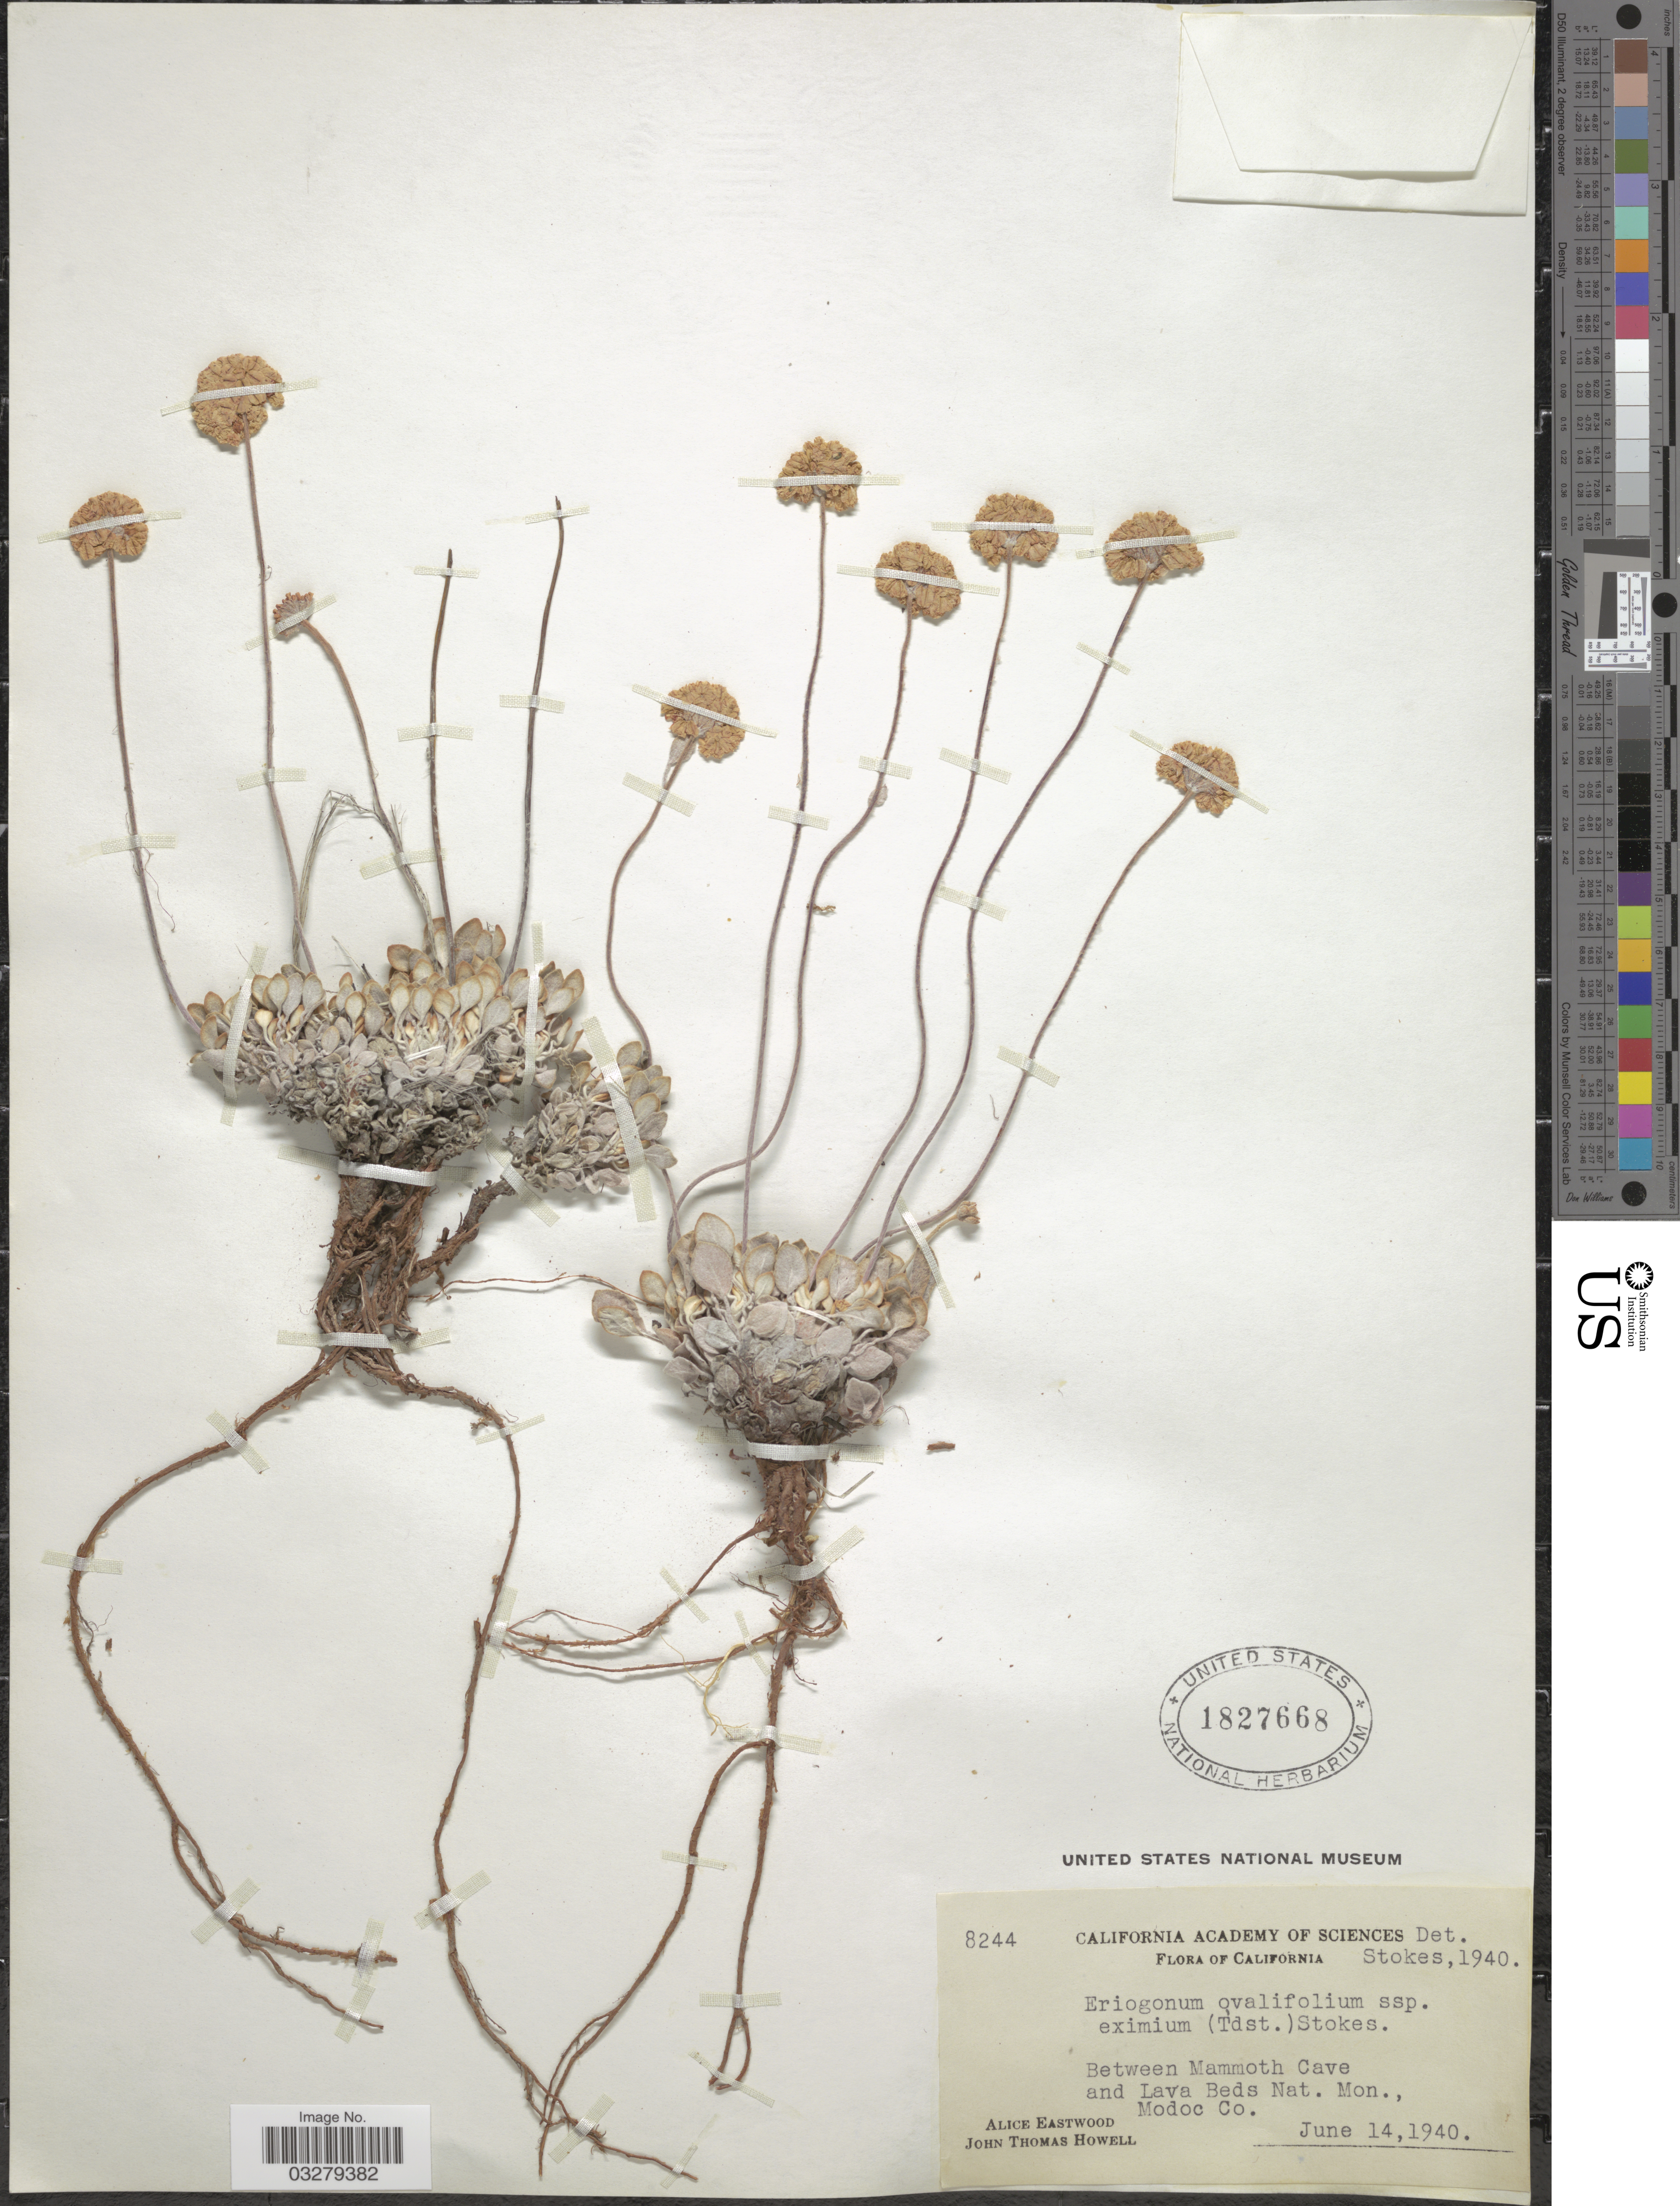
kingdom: Plantae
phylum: Tracheophyta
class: Magnoliopsida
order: Caryophyllales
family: Polygonaceae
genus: Eriogonum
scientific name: Eriogonum ovalifolium var. eximium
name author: (Tidestr.) J.T. Howell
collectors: A. Eastwood & J. T. Howell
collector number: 8244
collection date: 1940-06-14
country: United States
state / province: California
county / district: Modoc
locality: Between Mammoth Cave and Lava Beds Nat. Mon., Modoc Co.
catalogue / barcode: US 1827668